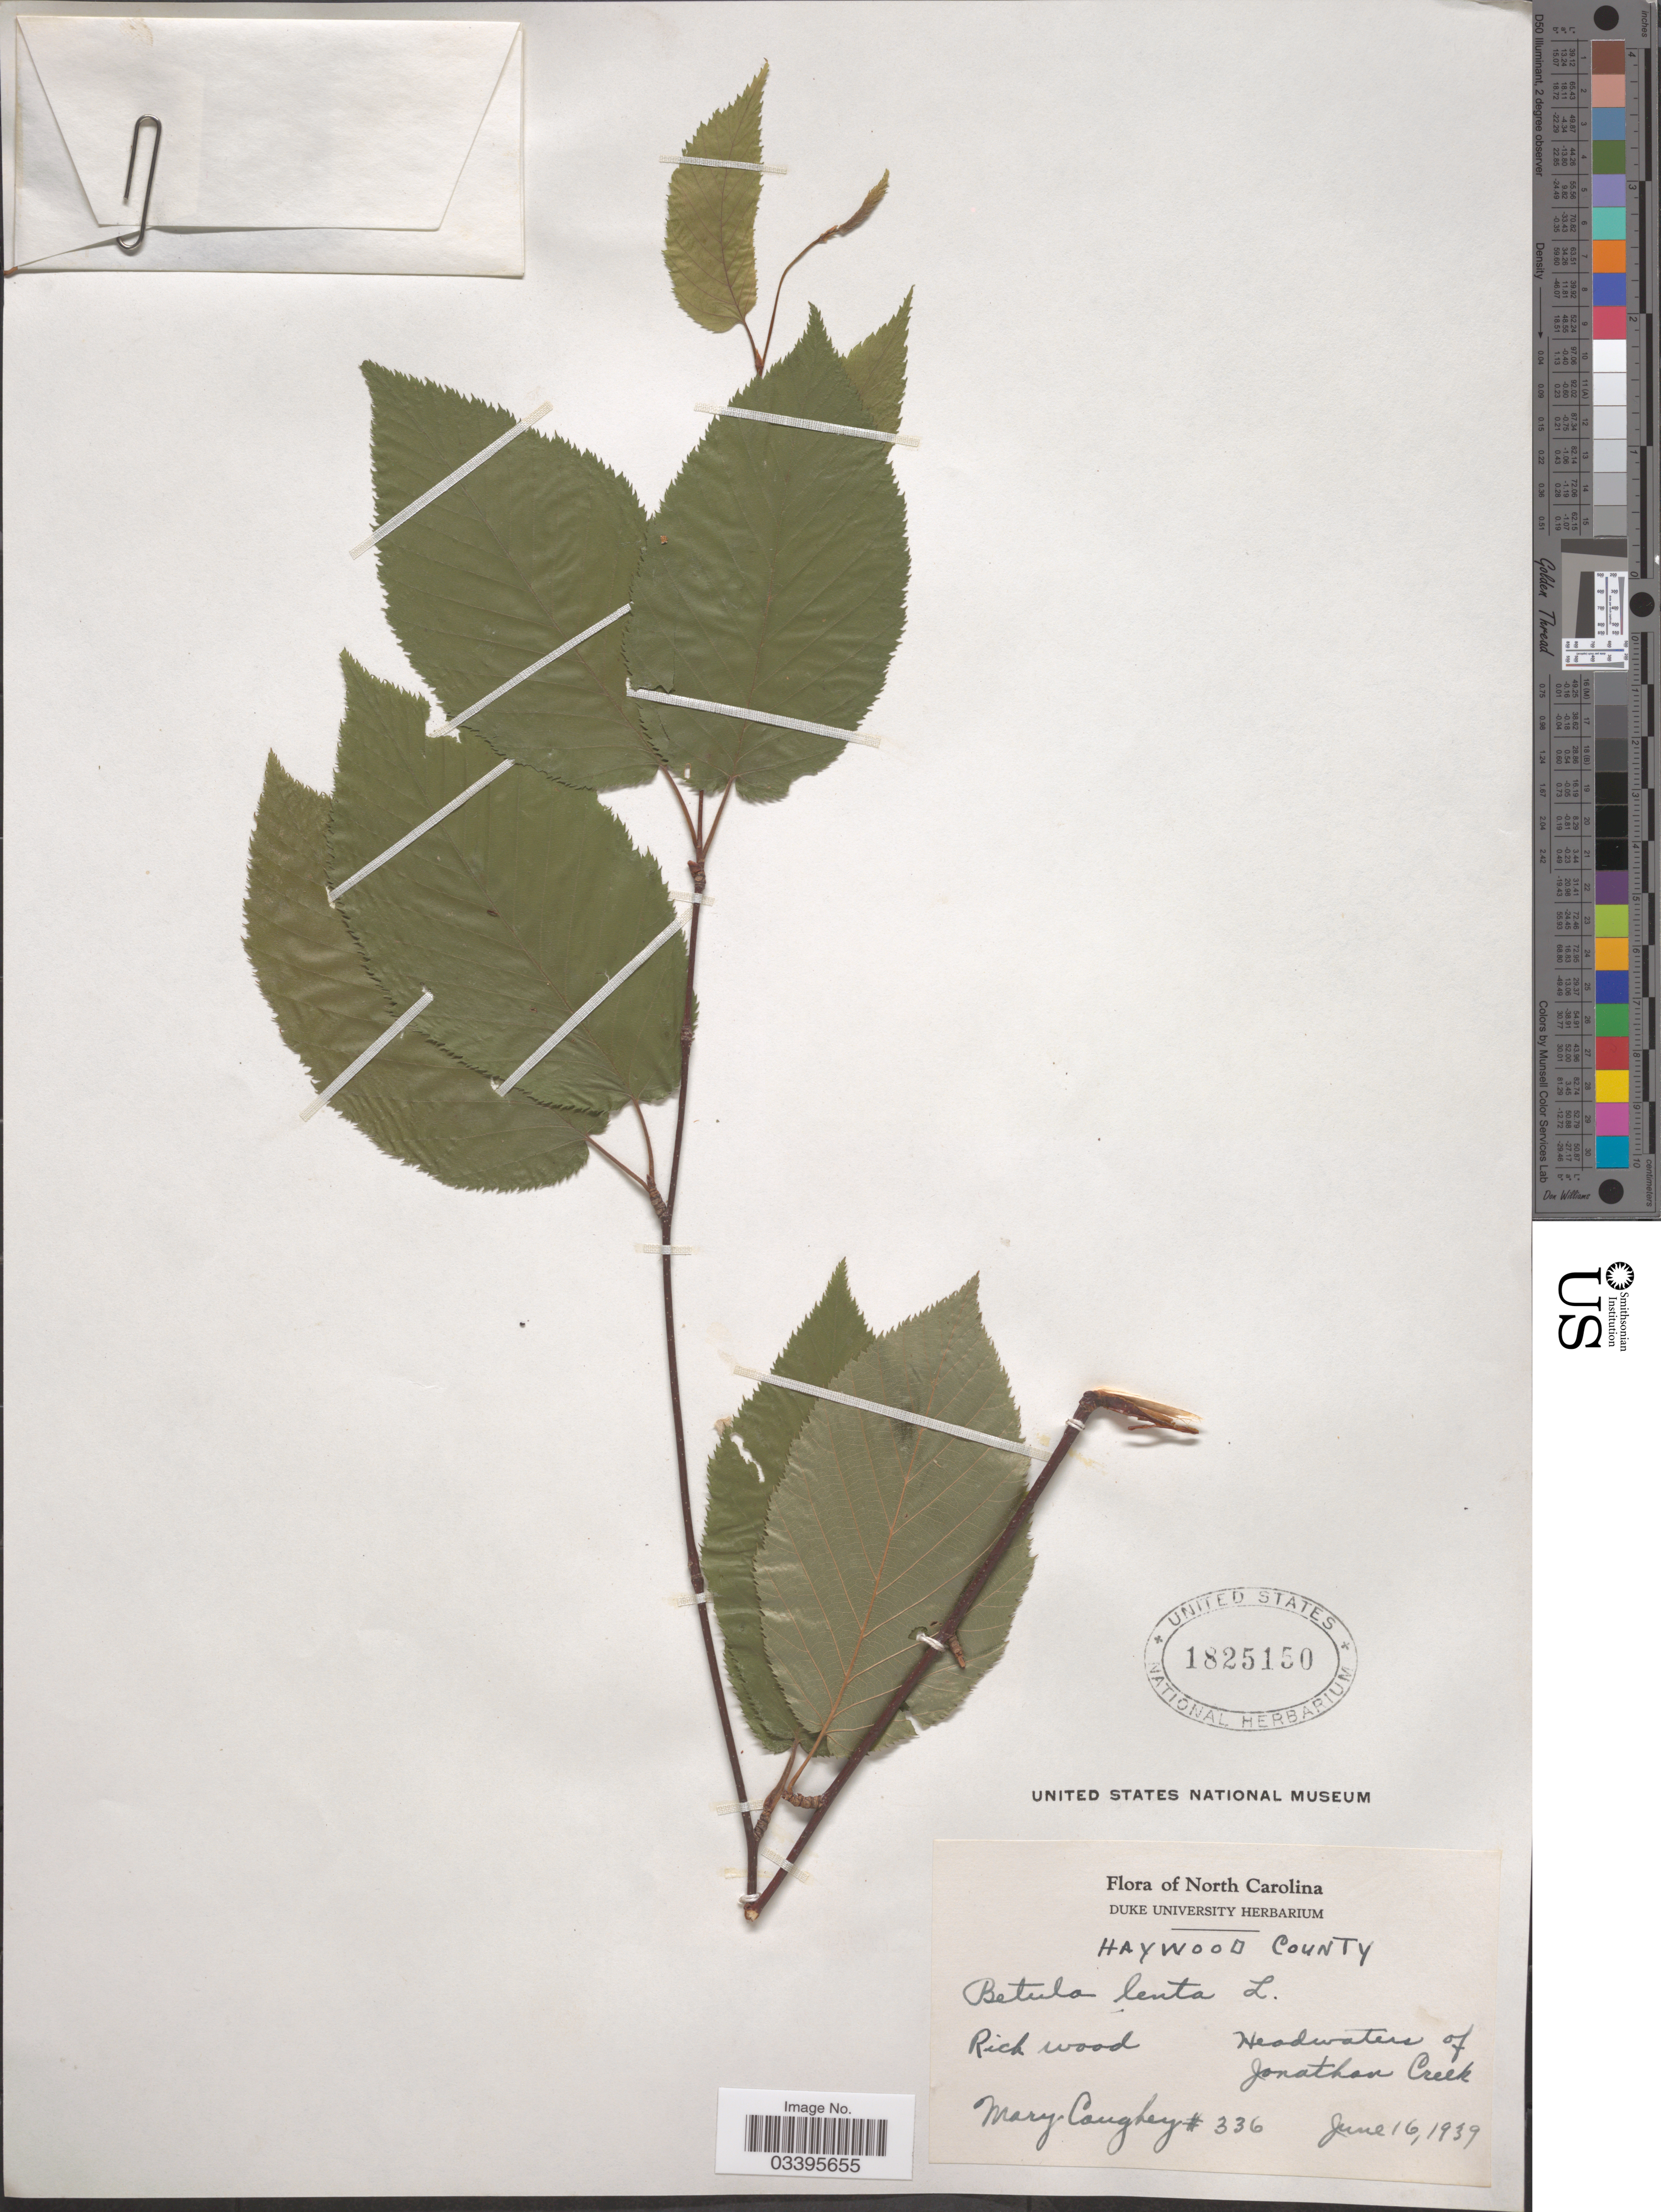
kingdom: Plantae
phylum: Tracheophyta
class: Magnoliopsida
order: Fagales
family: Betulaceae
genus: Betula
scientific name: Betula lenta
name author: L.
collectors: M. Caughey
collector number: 336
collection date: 1939-06-16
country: United States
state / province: North Carolina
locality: Haywood County. Headwaters of Jonathan Creek.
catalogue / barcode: US 1825150